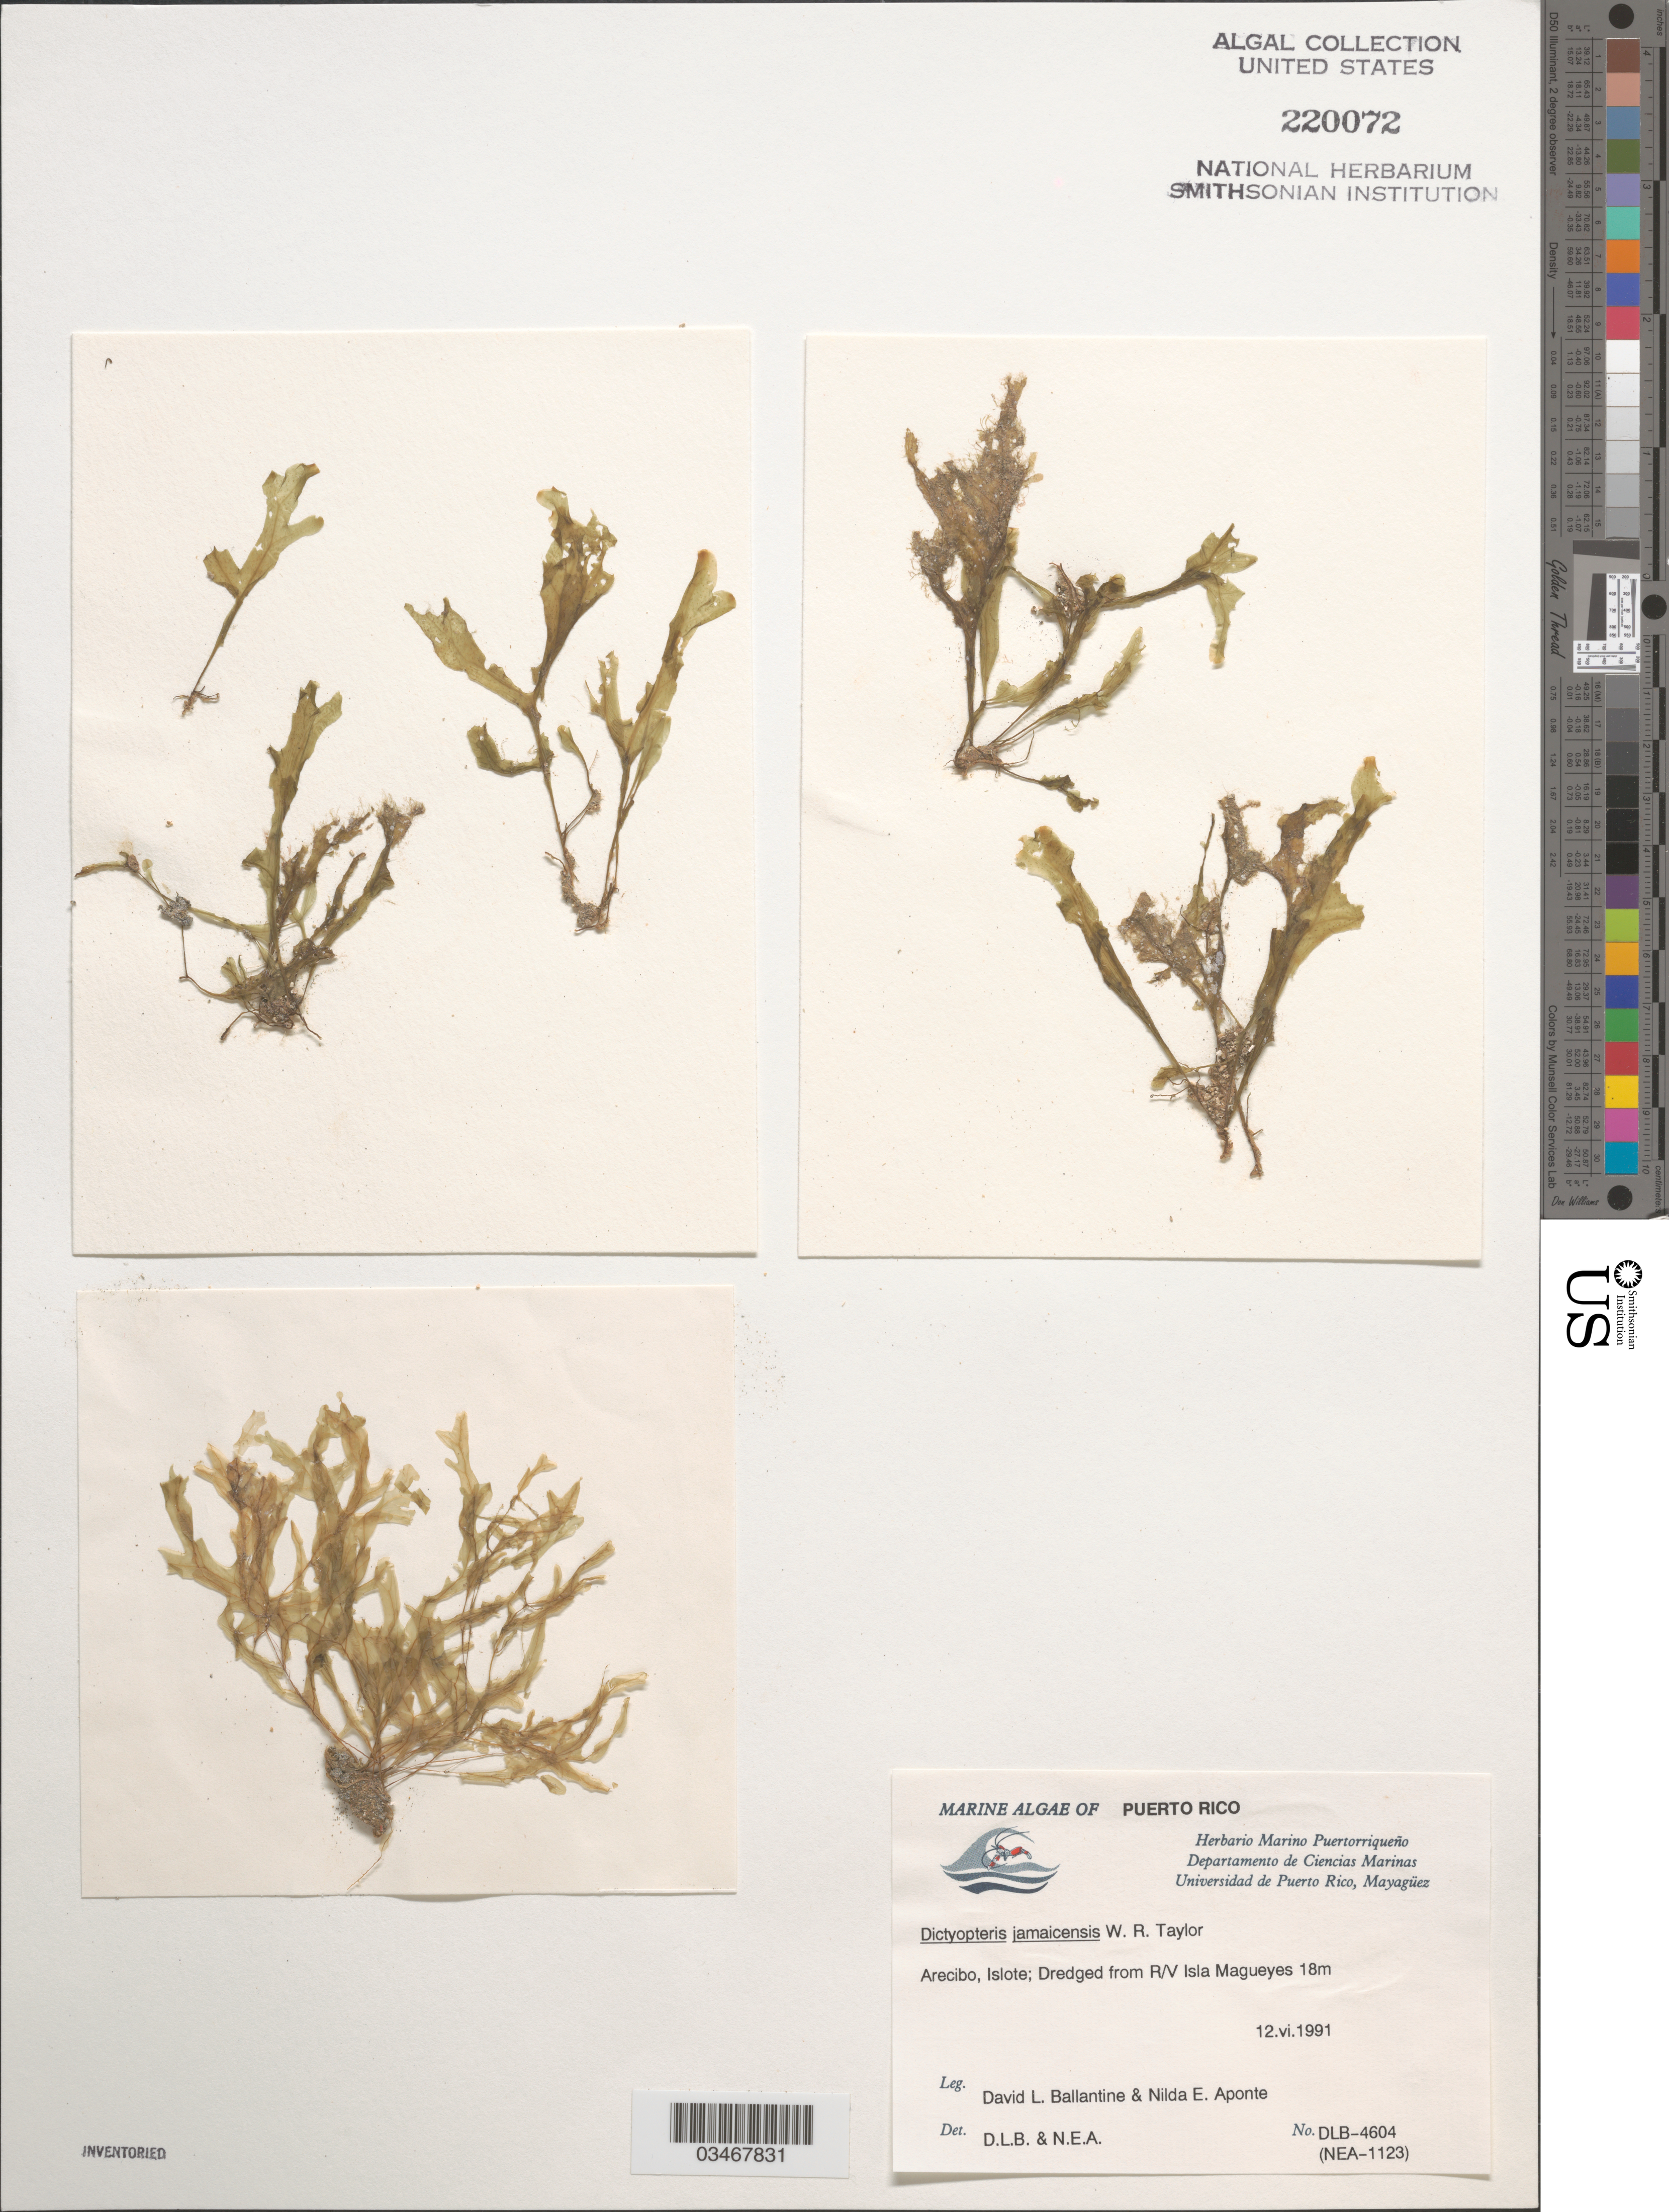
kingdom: Chromista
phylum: Ochrophyta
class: Phaeophyceae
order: Dictyotales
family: Dictyotaceae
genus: Dictyopteris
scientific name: Dictyopteris jamaicensis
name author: W.R. Taylor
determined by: Ballantine, D. L.; Aponte, N. E.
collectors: D.L. Ballantine & N. E. Aponte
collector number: DLB 4604, NEA 1123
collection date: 1991-06-12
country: Puerto Rico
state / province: Arecibo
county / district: Islote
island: Isla Magueyes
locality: Dredged from R/V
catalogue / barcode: US 220072